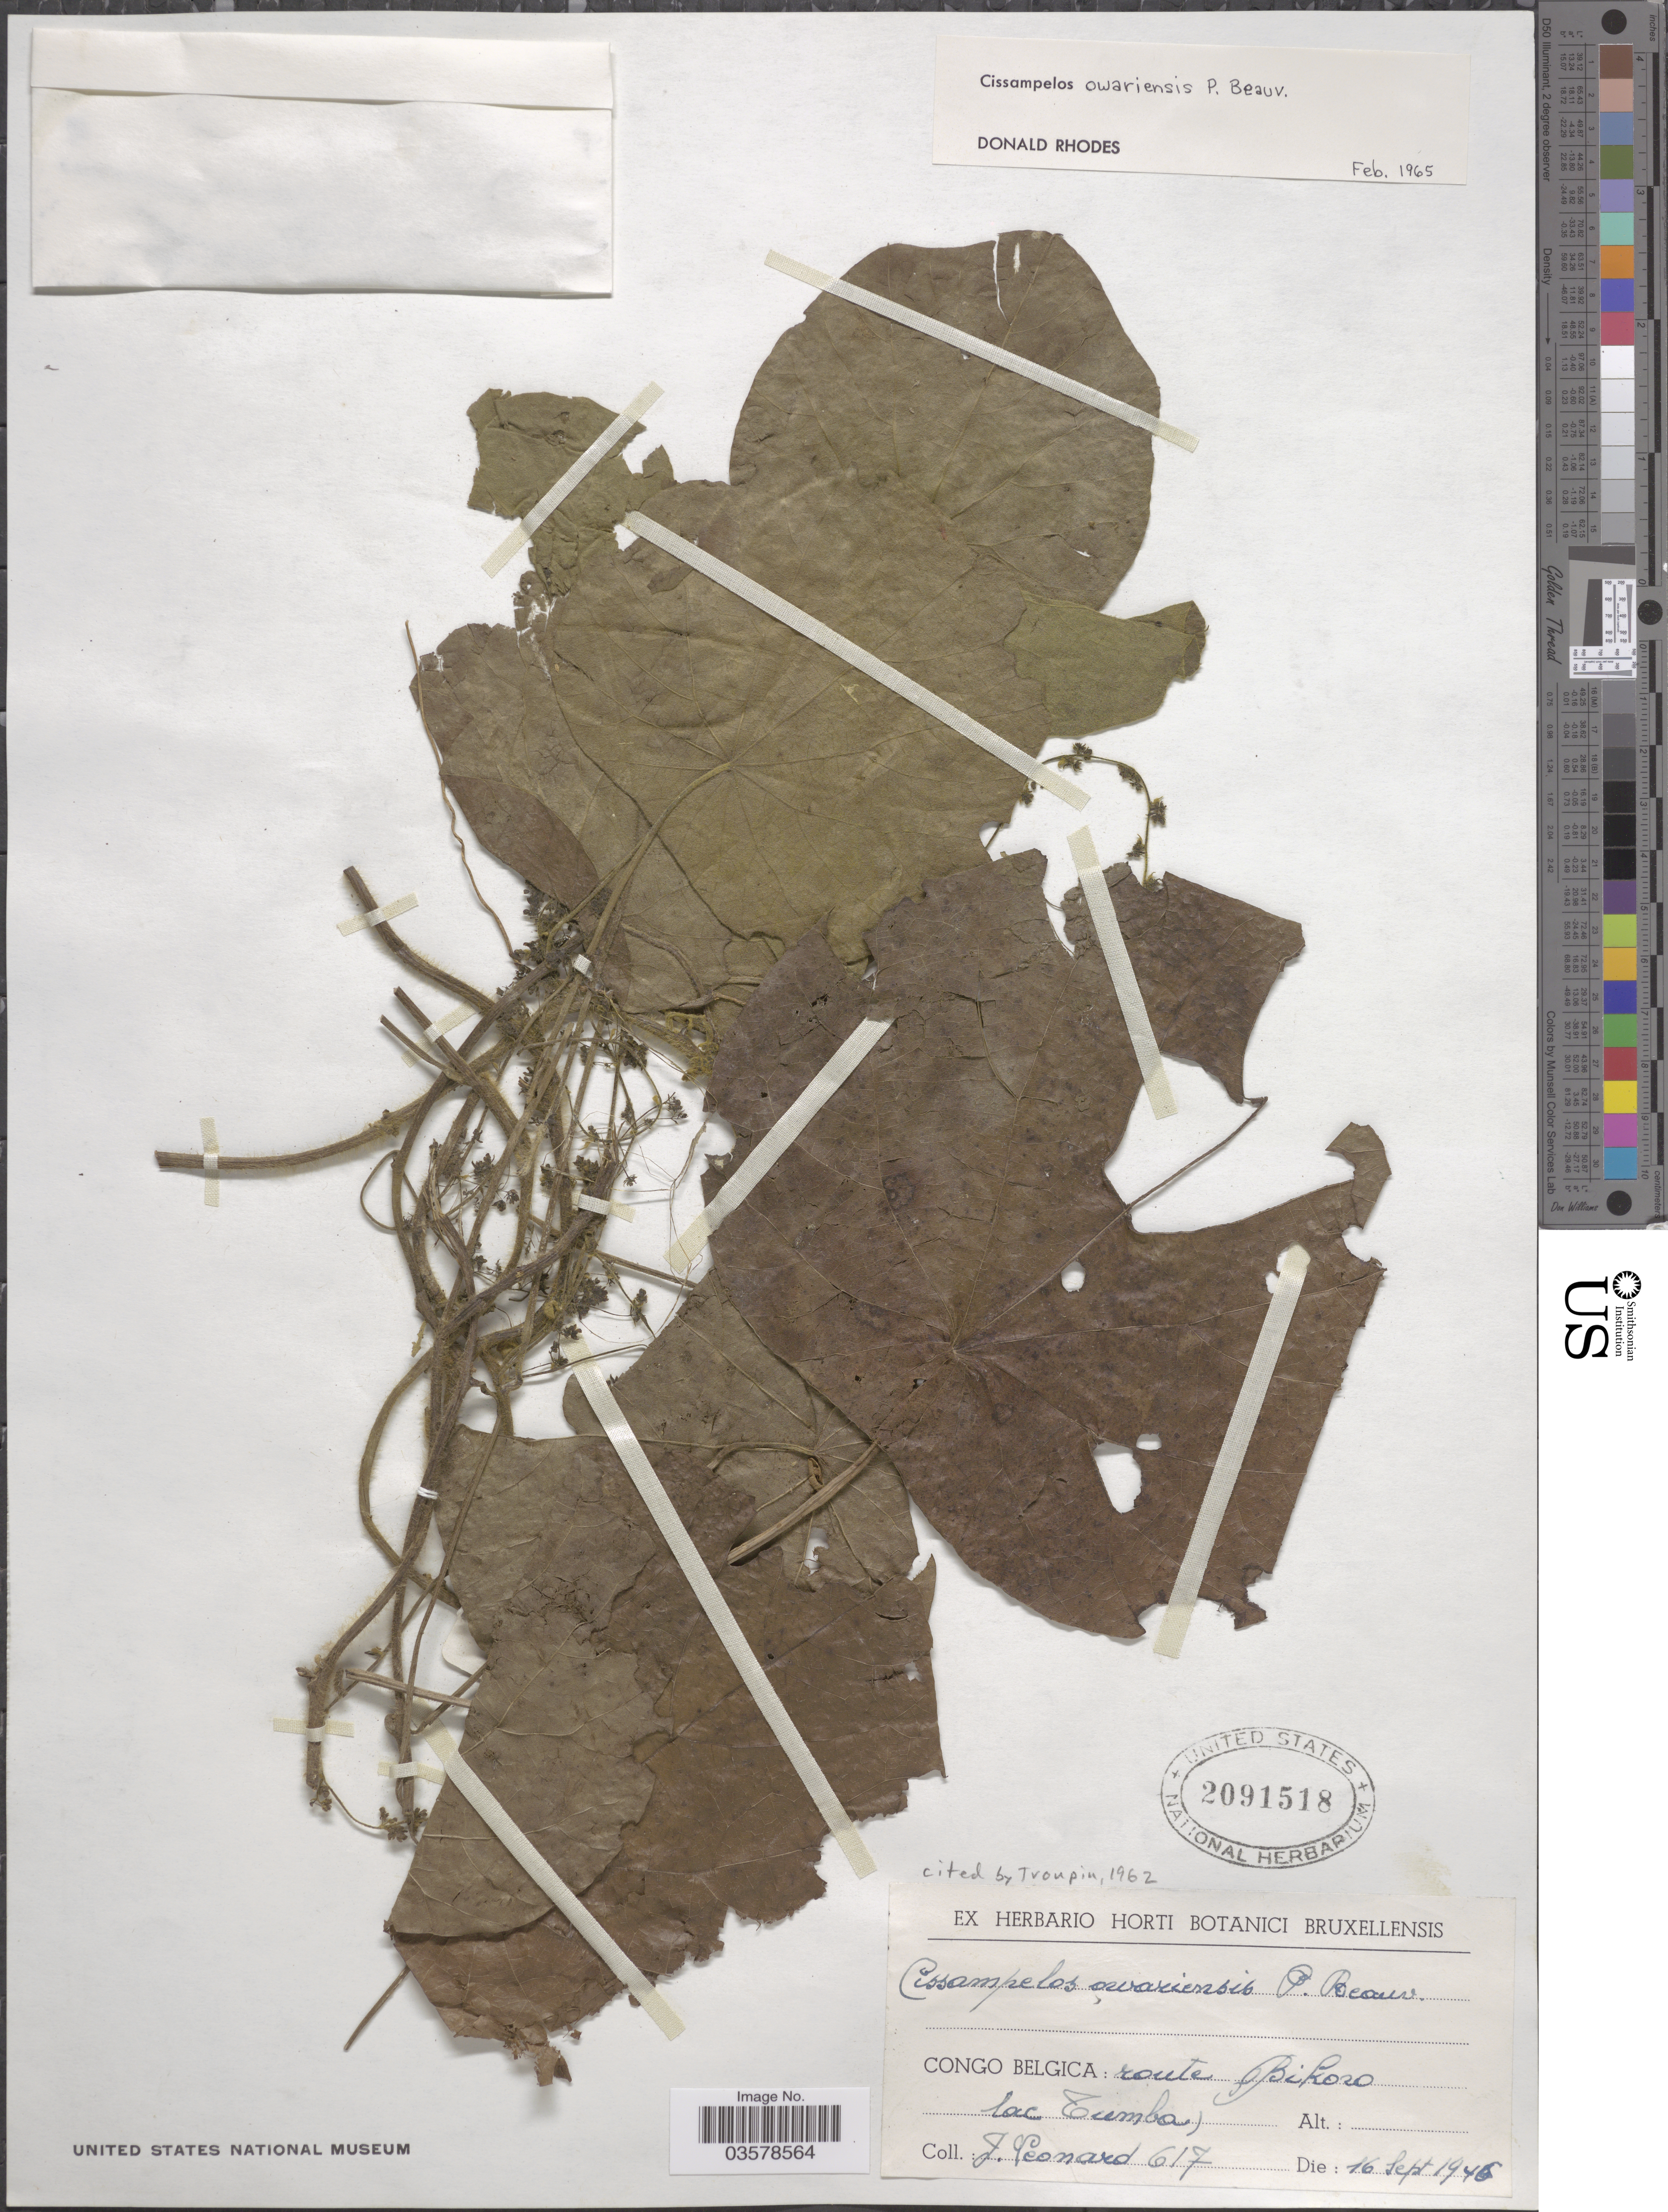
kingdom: Plantae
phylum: Tracheophyta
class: Magnoliopsida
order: Ranunculales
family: Menispermaceae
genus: Cissampelos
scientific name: Cissampelos owariensis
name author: P. Beauv. ex DC.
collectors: J. Leonard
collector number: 617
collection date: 1946-09-16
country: Congo, Democratic Republic of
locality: Congo Belgica: route Bikoro lac Tumba.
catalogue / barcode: US 2091518